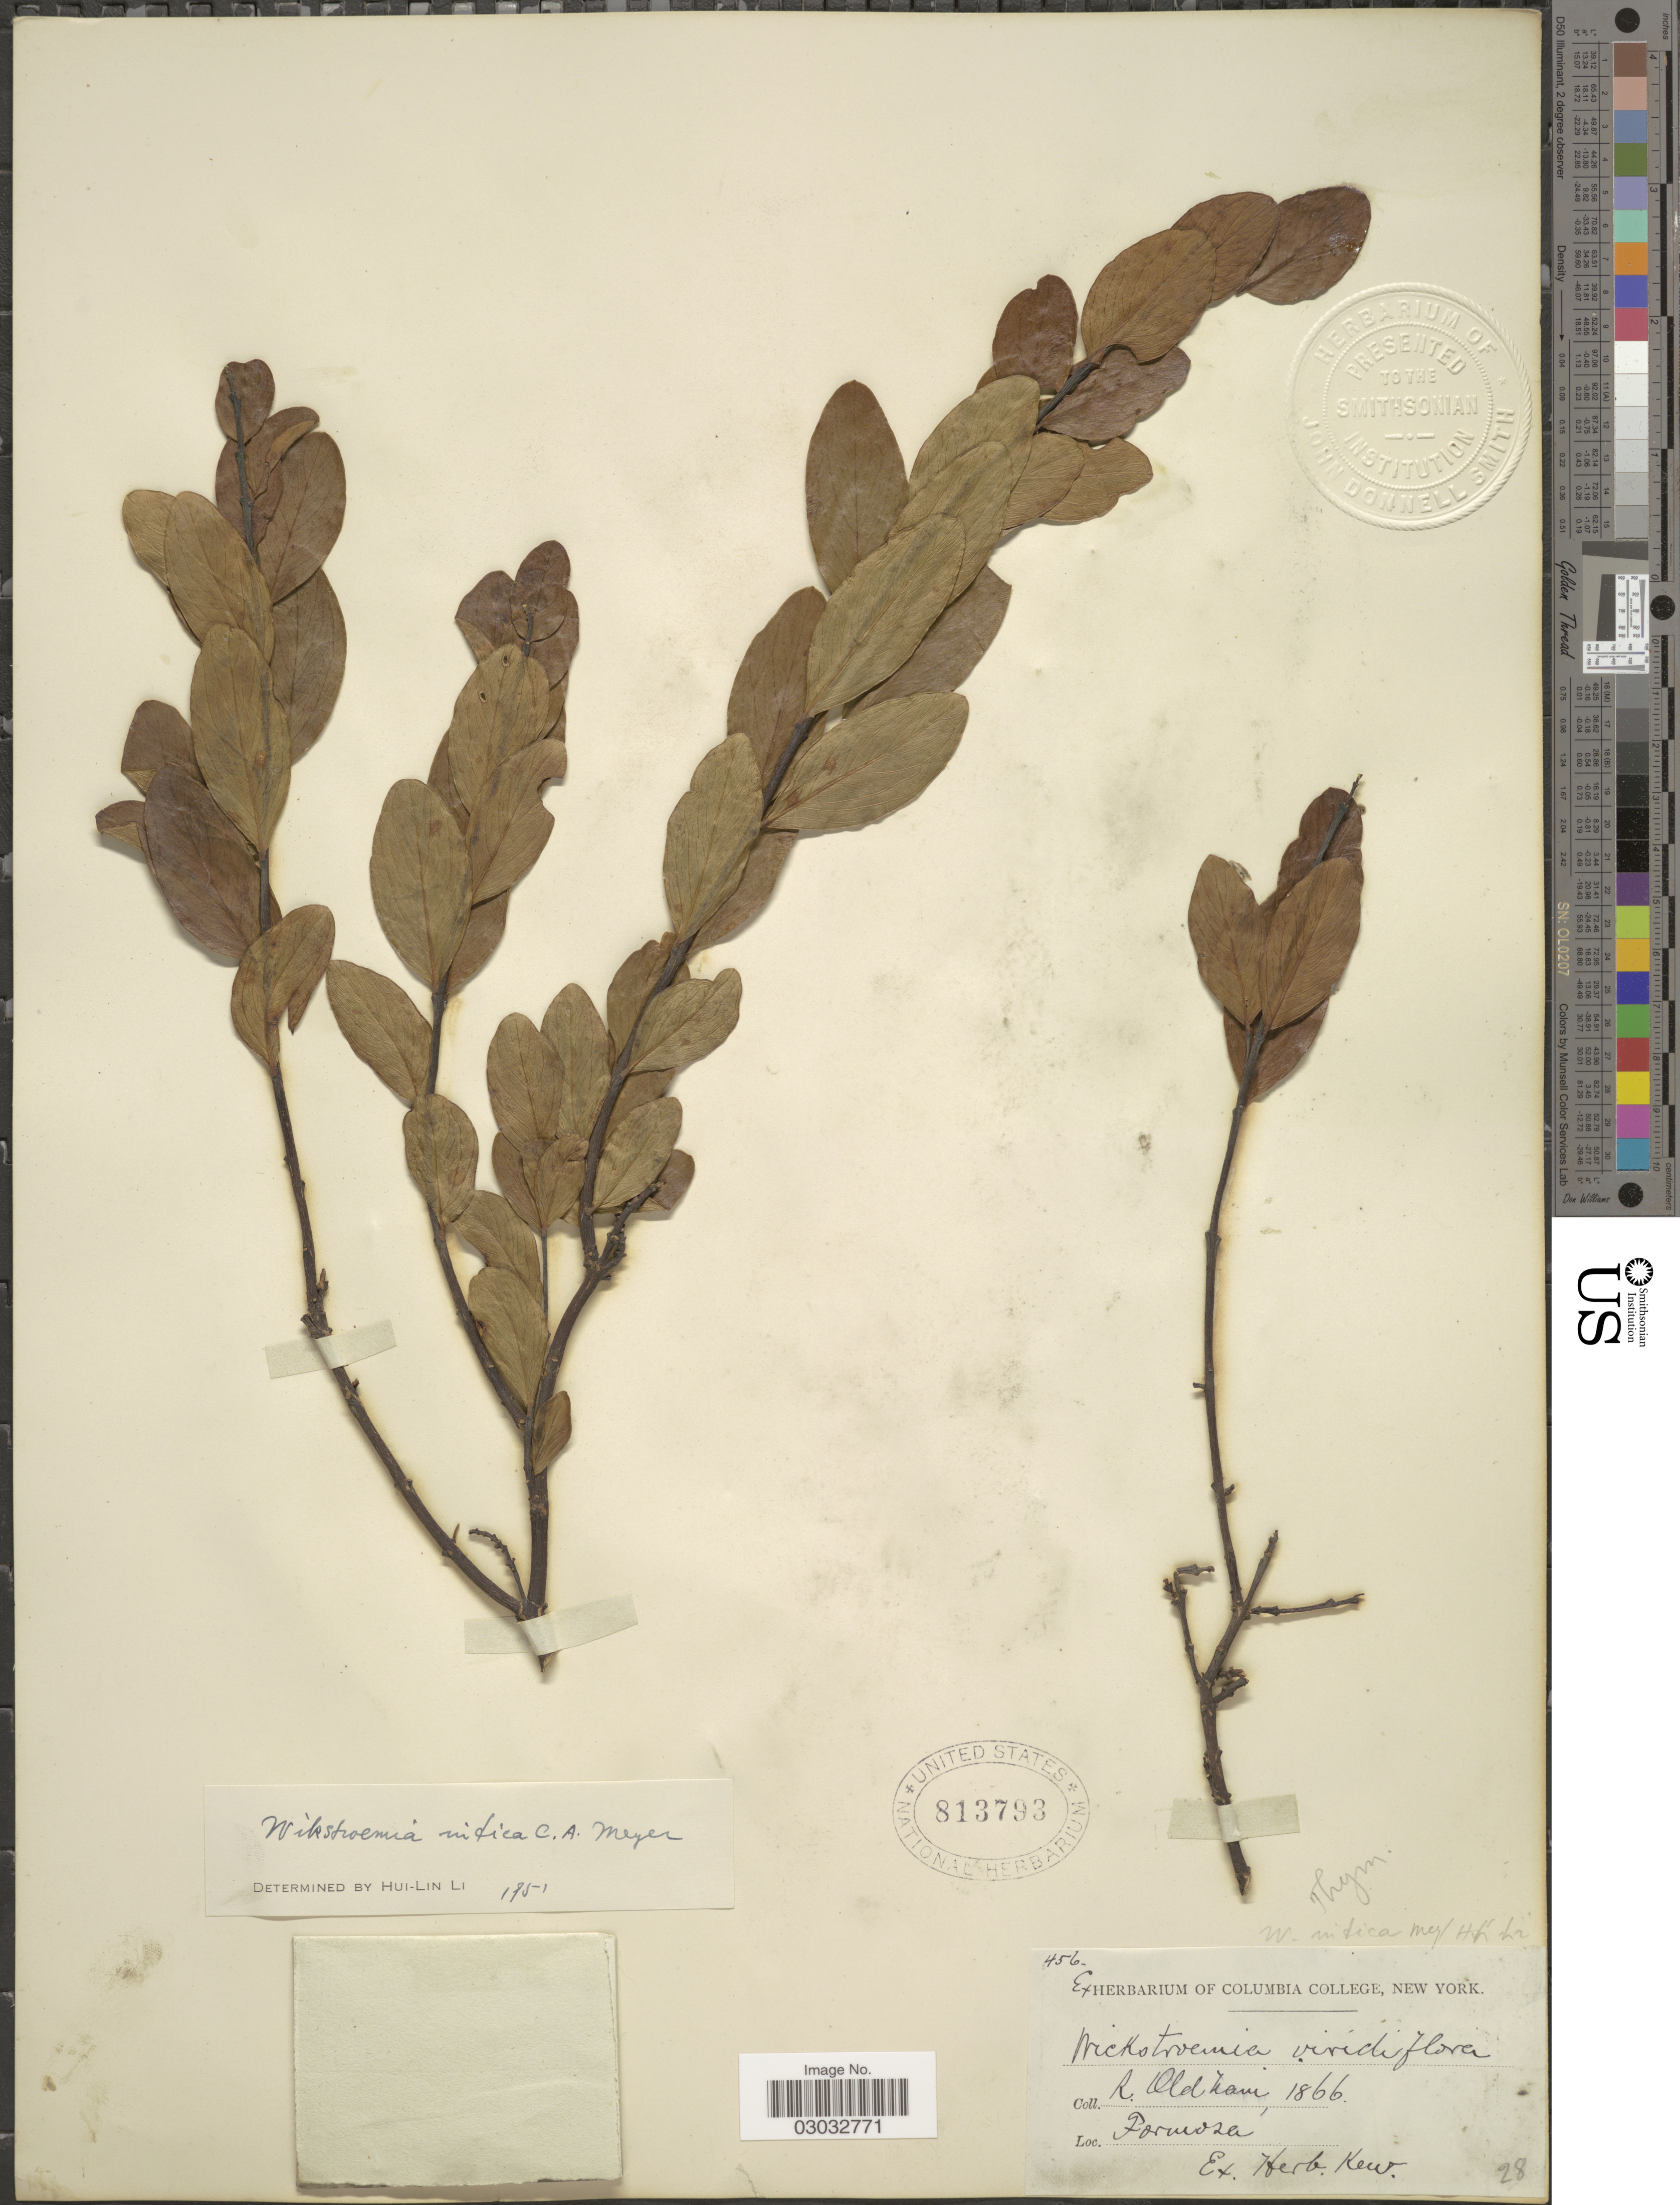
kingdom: Plantae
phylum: Tracheophyta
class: Magnoliopsida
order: Malvales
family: Thymelaeaceae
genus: Wikstroemia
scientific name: Wikstroemia indica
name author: (L.) C.A. Mey.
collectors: R. Oldham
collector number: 456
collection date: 1866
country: Taiwan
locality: Formosa.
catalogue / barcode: US 813793